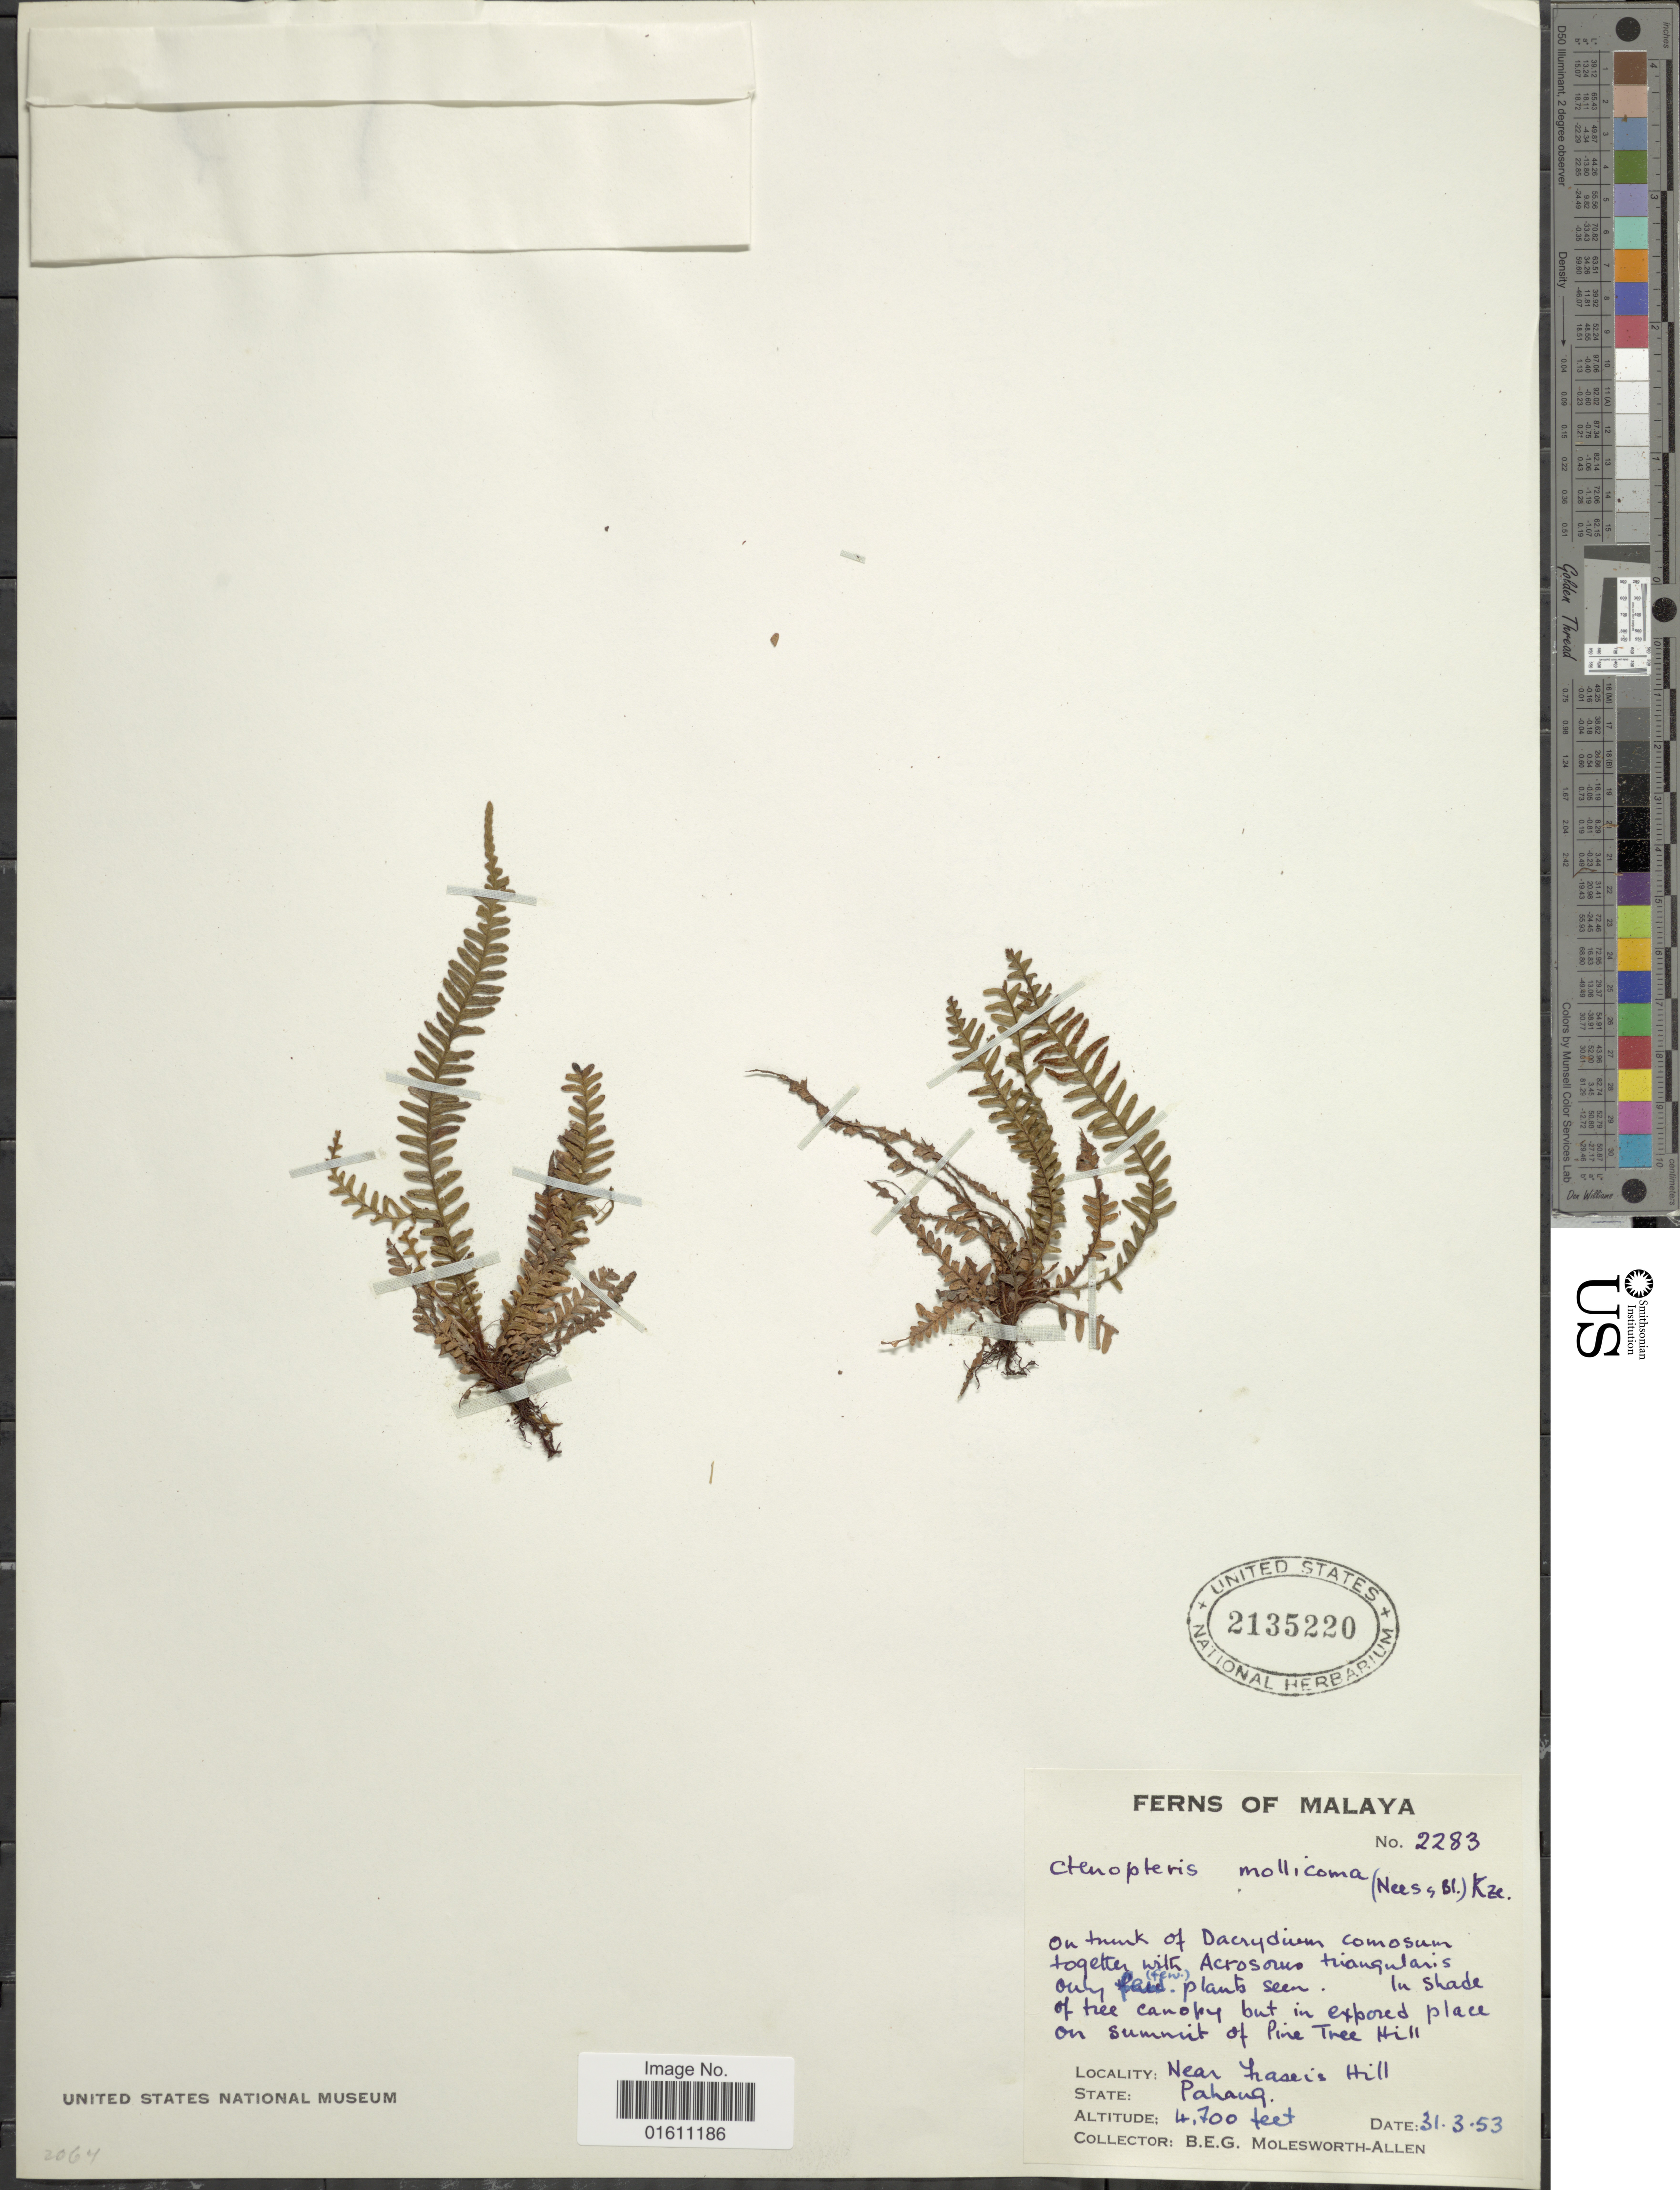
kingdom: Plantae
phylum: Tracheophyta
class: Polypodiopsida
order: Polypodiales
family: Polypodiaceae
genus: Dasygrammitis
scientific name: Dasygrammitis mollicoma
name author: (Nees & Blume) Parris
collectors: B. E. G. Molesworth-Allen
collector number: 2283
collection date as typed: Transcribed d/m/y: 31/3/53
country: Malaysia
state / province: Pahang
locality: Malaya, Near Fraser's Hill, State: Pahang.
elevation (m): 1433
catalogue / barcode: US 2135220